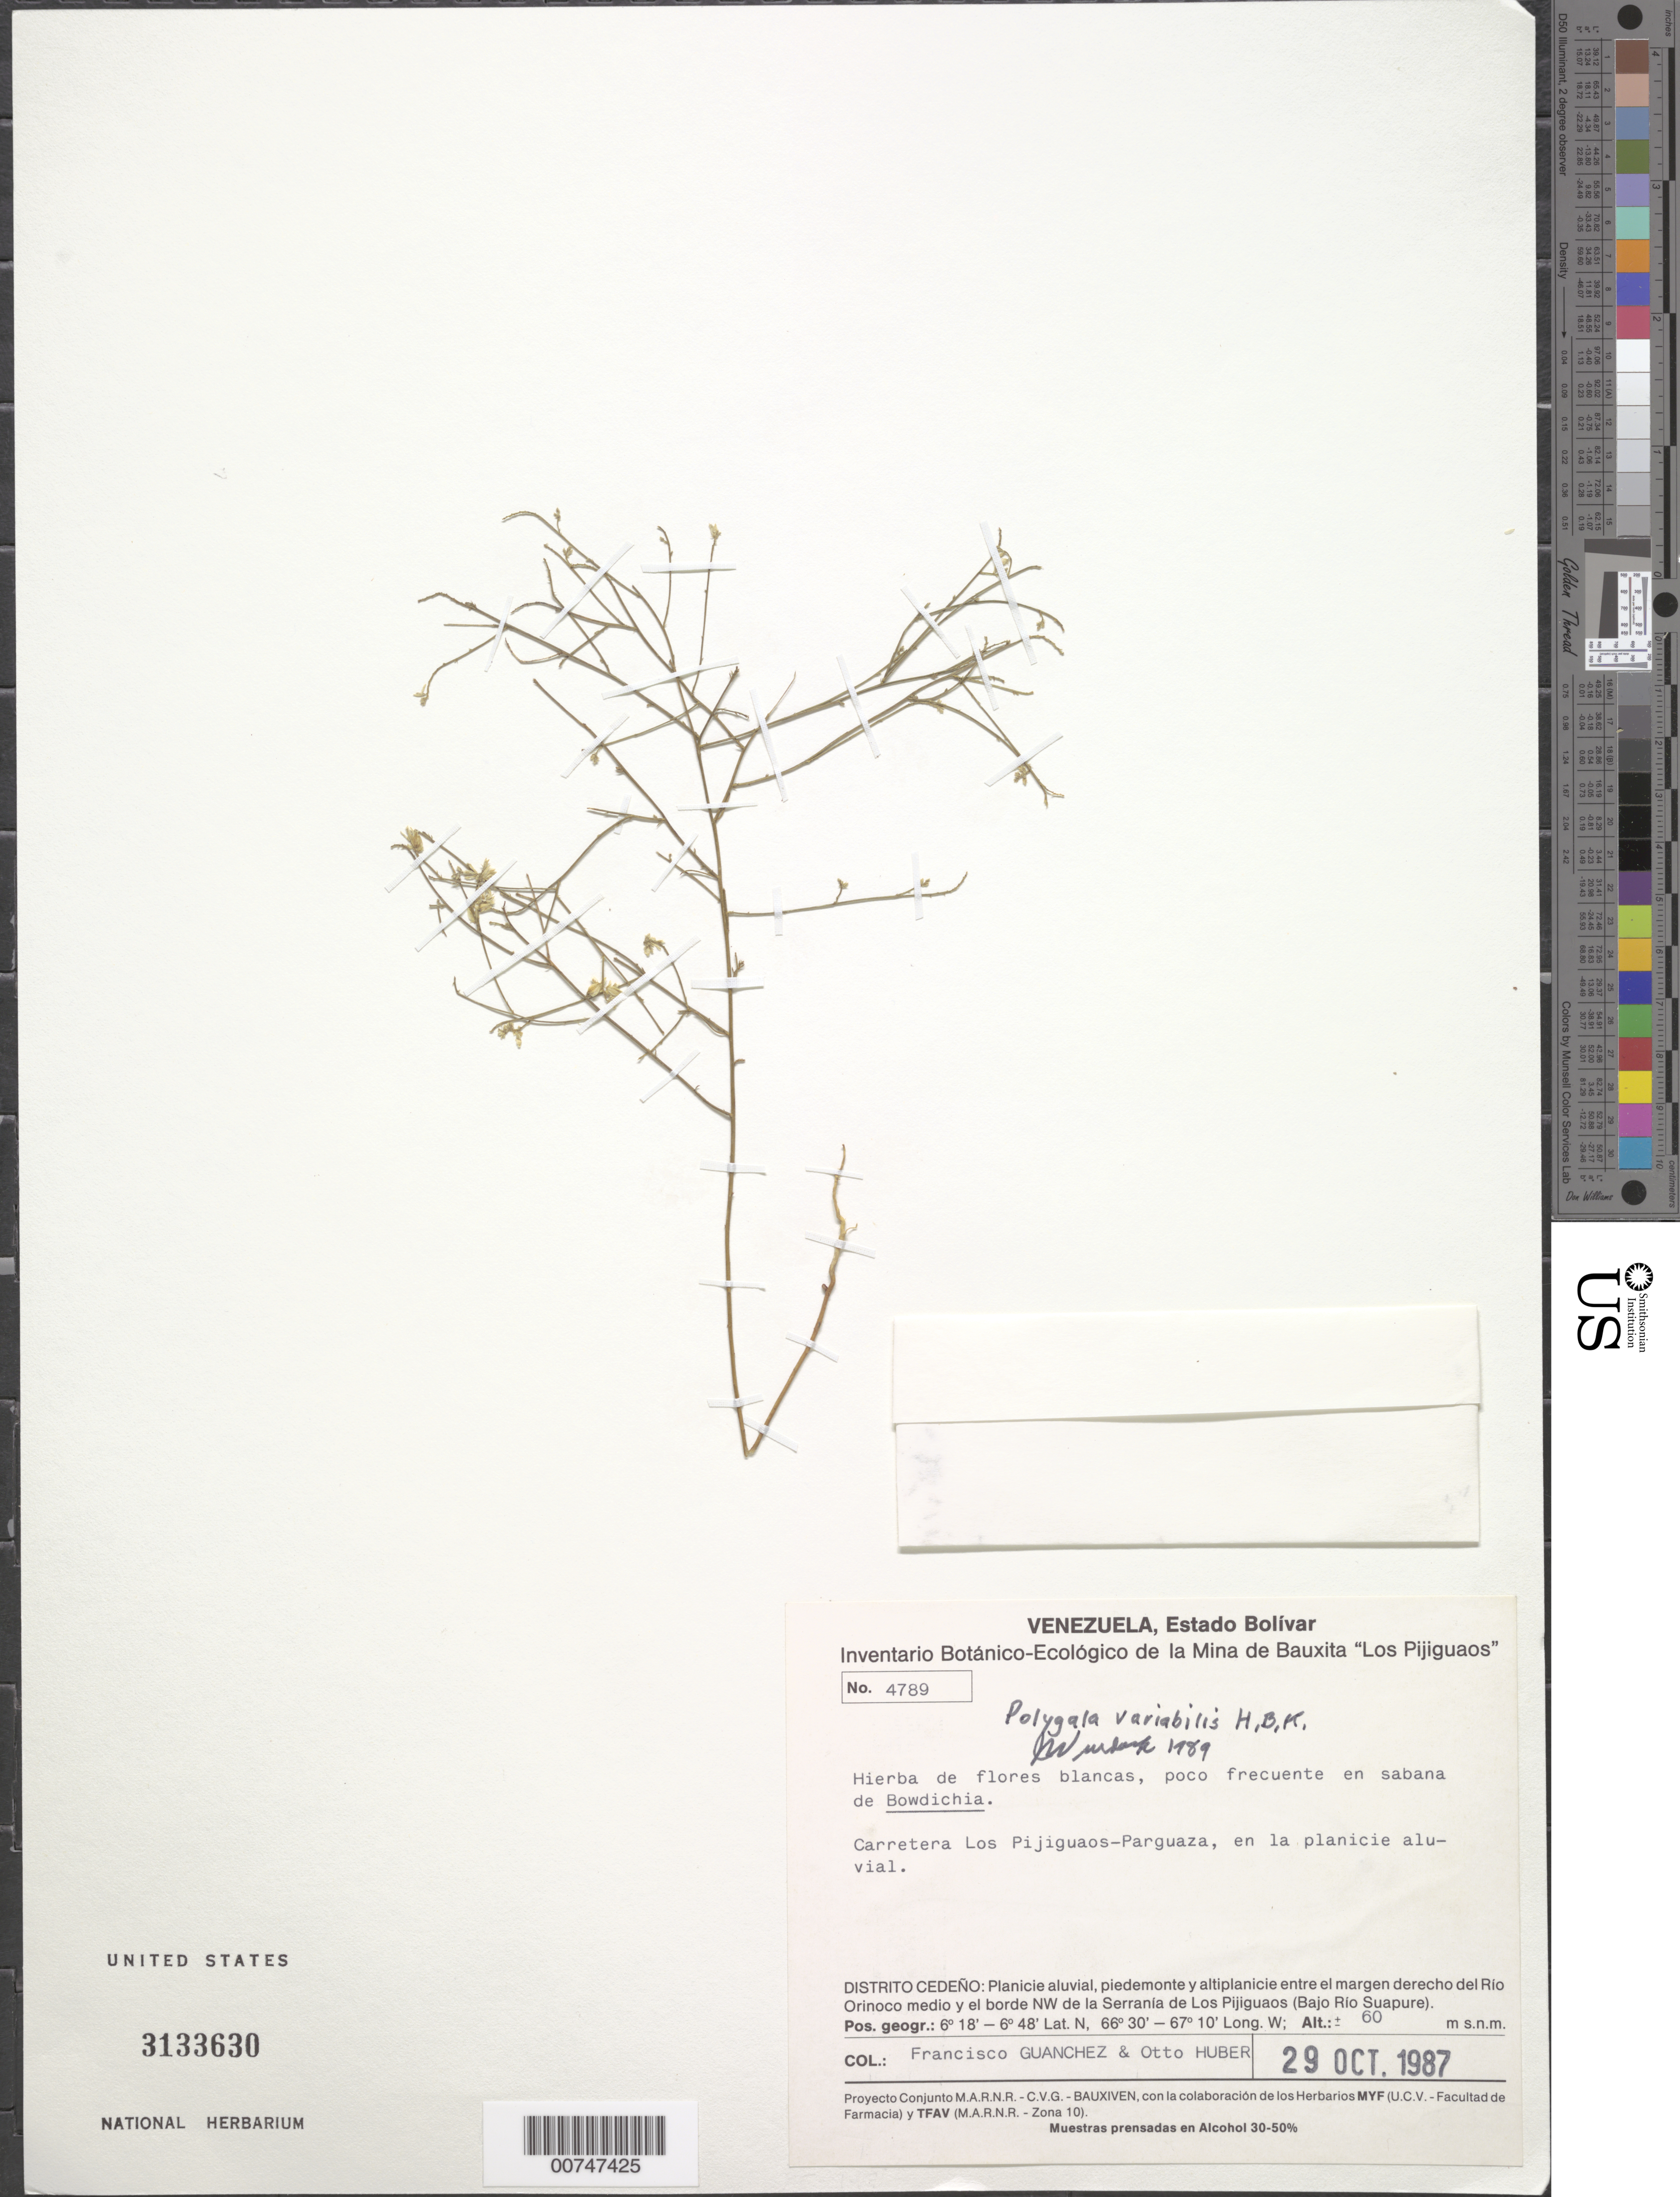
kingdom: Plantae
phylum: Tracheophyta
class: Magnoliopsida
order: Fabales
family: Polygalaceae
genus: Polygala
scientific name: Polygala variabilis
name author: Kunth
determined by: Wurdack, John J., (US), US (UNITED STATES)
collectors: F. Guánchez M. & O. Huber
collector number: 4789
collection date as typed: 29-Oct-87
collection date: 1987-10-29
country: Venezuela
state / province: Bolívar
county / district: Cedeño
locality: Río Orinoco to NW border Serrania de Los Pijiguaso, Los Pijiguaos to Parguaza road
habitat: Planicie aluvial; en sabana de Bowdichia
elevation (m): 60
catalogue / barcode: US 3133630